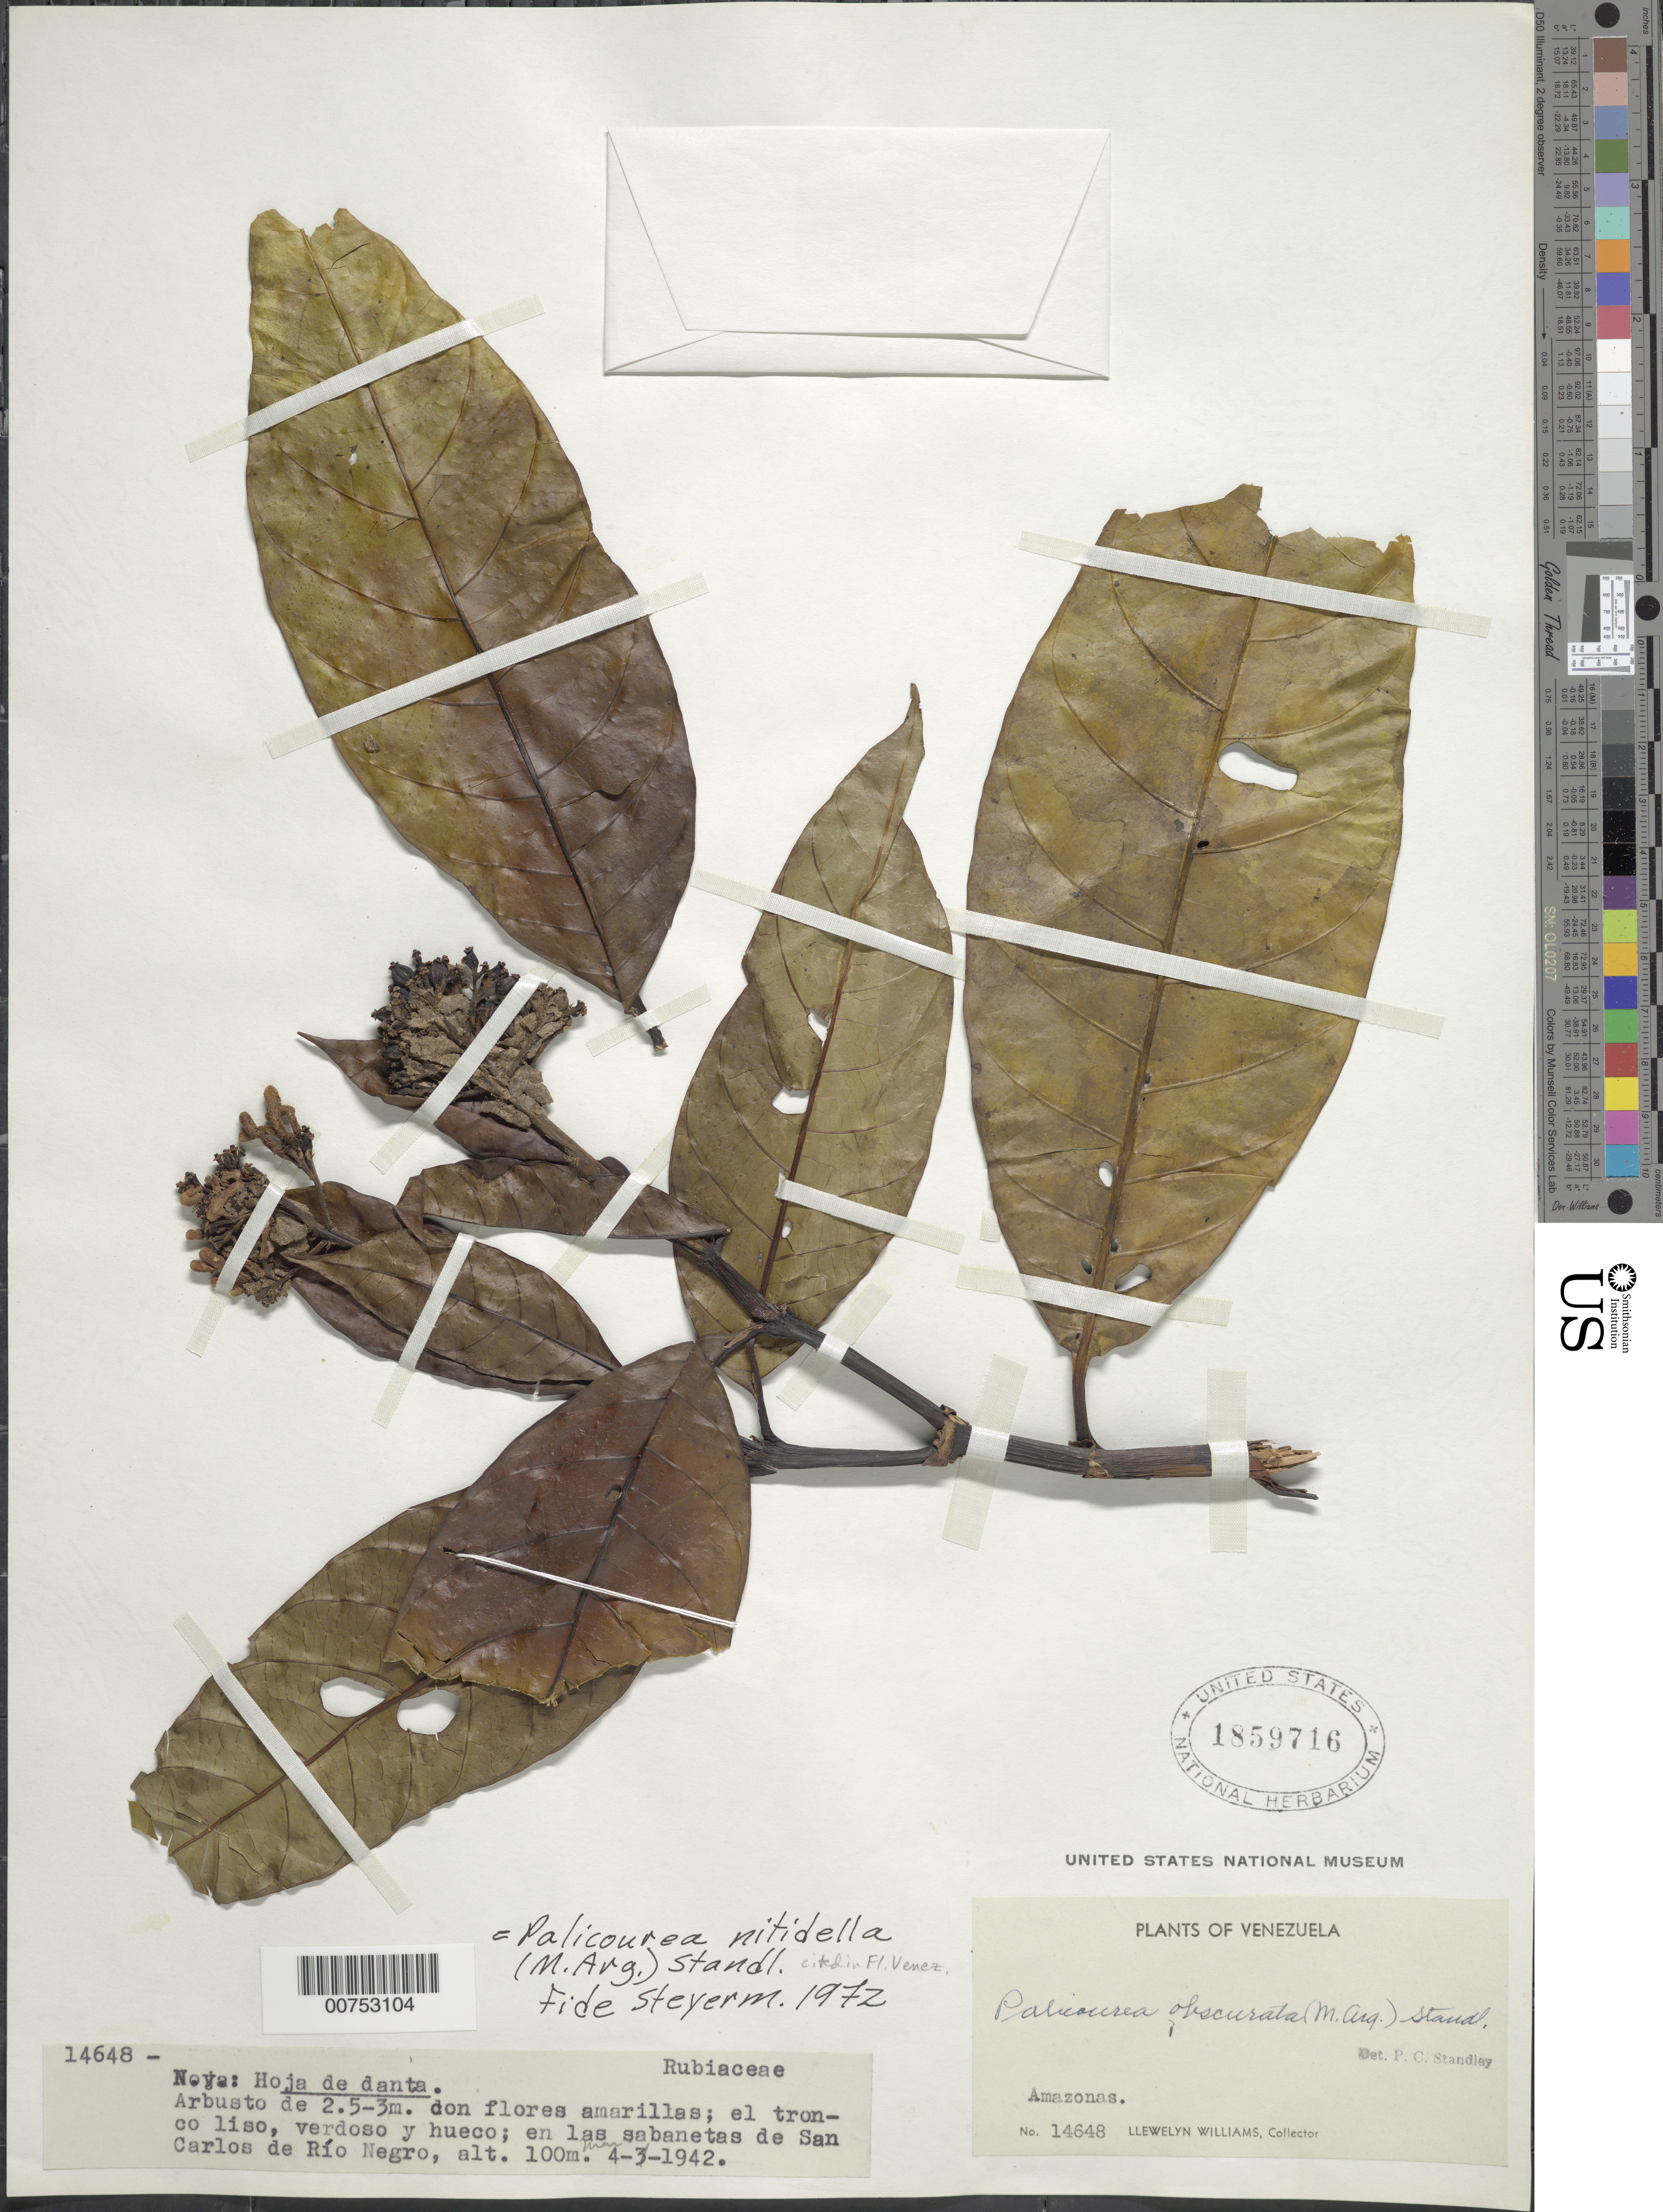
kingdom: Plantae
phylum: Tracheophyta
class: Magnoliopsida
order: Gentianales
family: Rubiaceae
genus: Palicourea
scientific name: Palicourea nitidella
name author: (Müll. Arg.) Standl.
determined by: Steyermark, Julian A., (VEN)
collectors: Ll. Williams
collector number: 14648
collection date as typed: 4-Mar-42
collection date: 1942-03-04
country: Venezuela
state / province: Amazonas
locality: San Carlos de Río Negro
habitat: Sabanetas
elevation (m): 100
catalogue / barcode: US 1859716